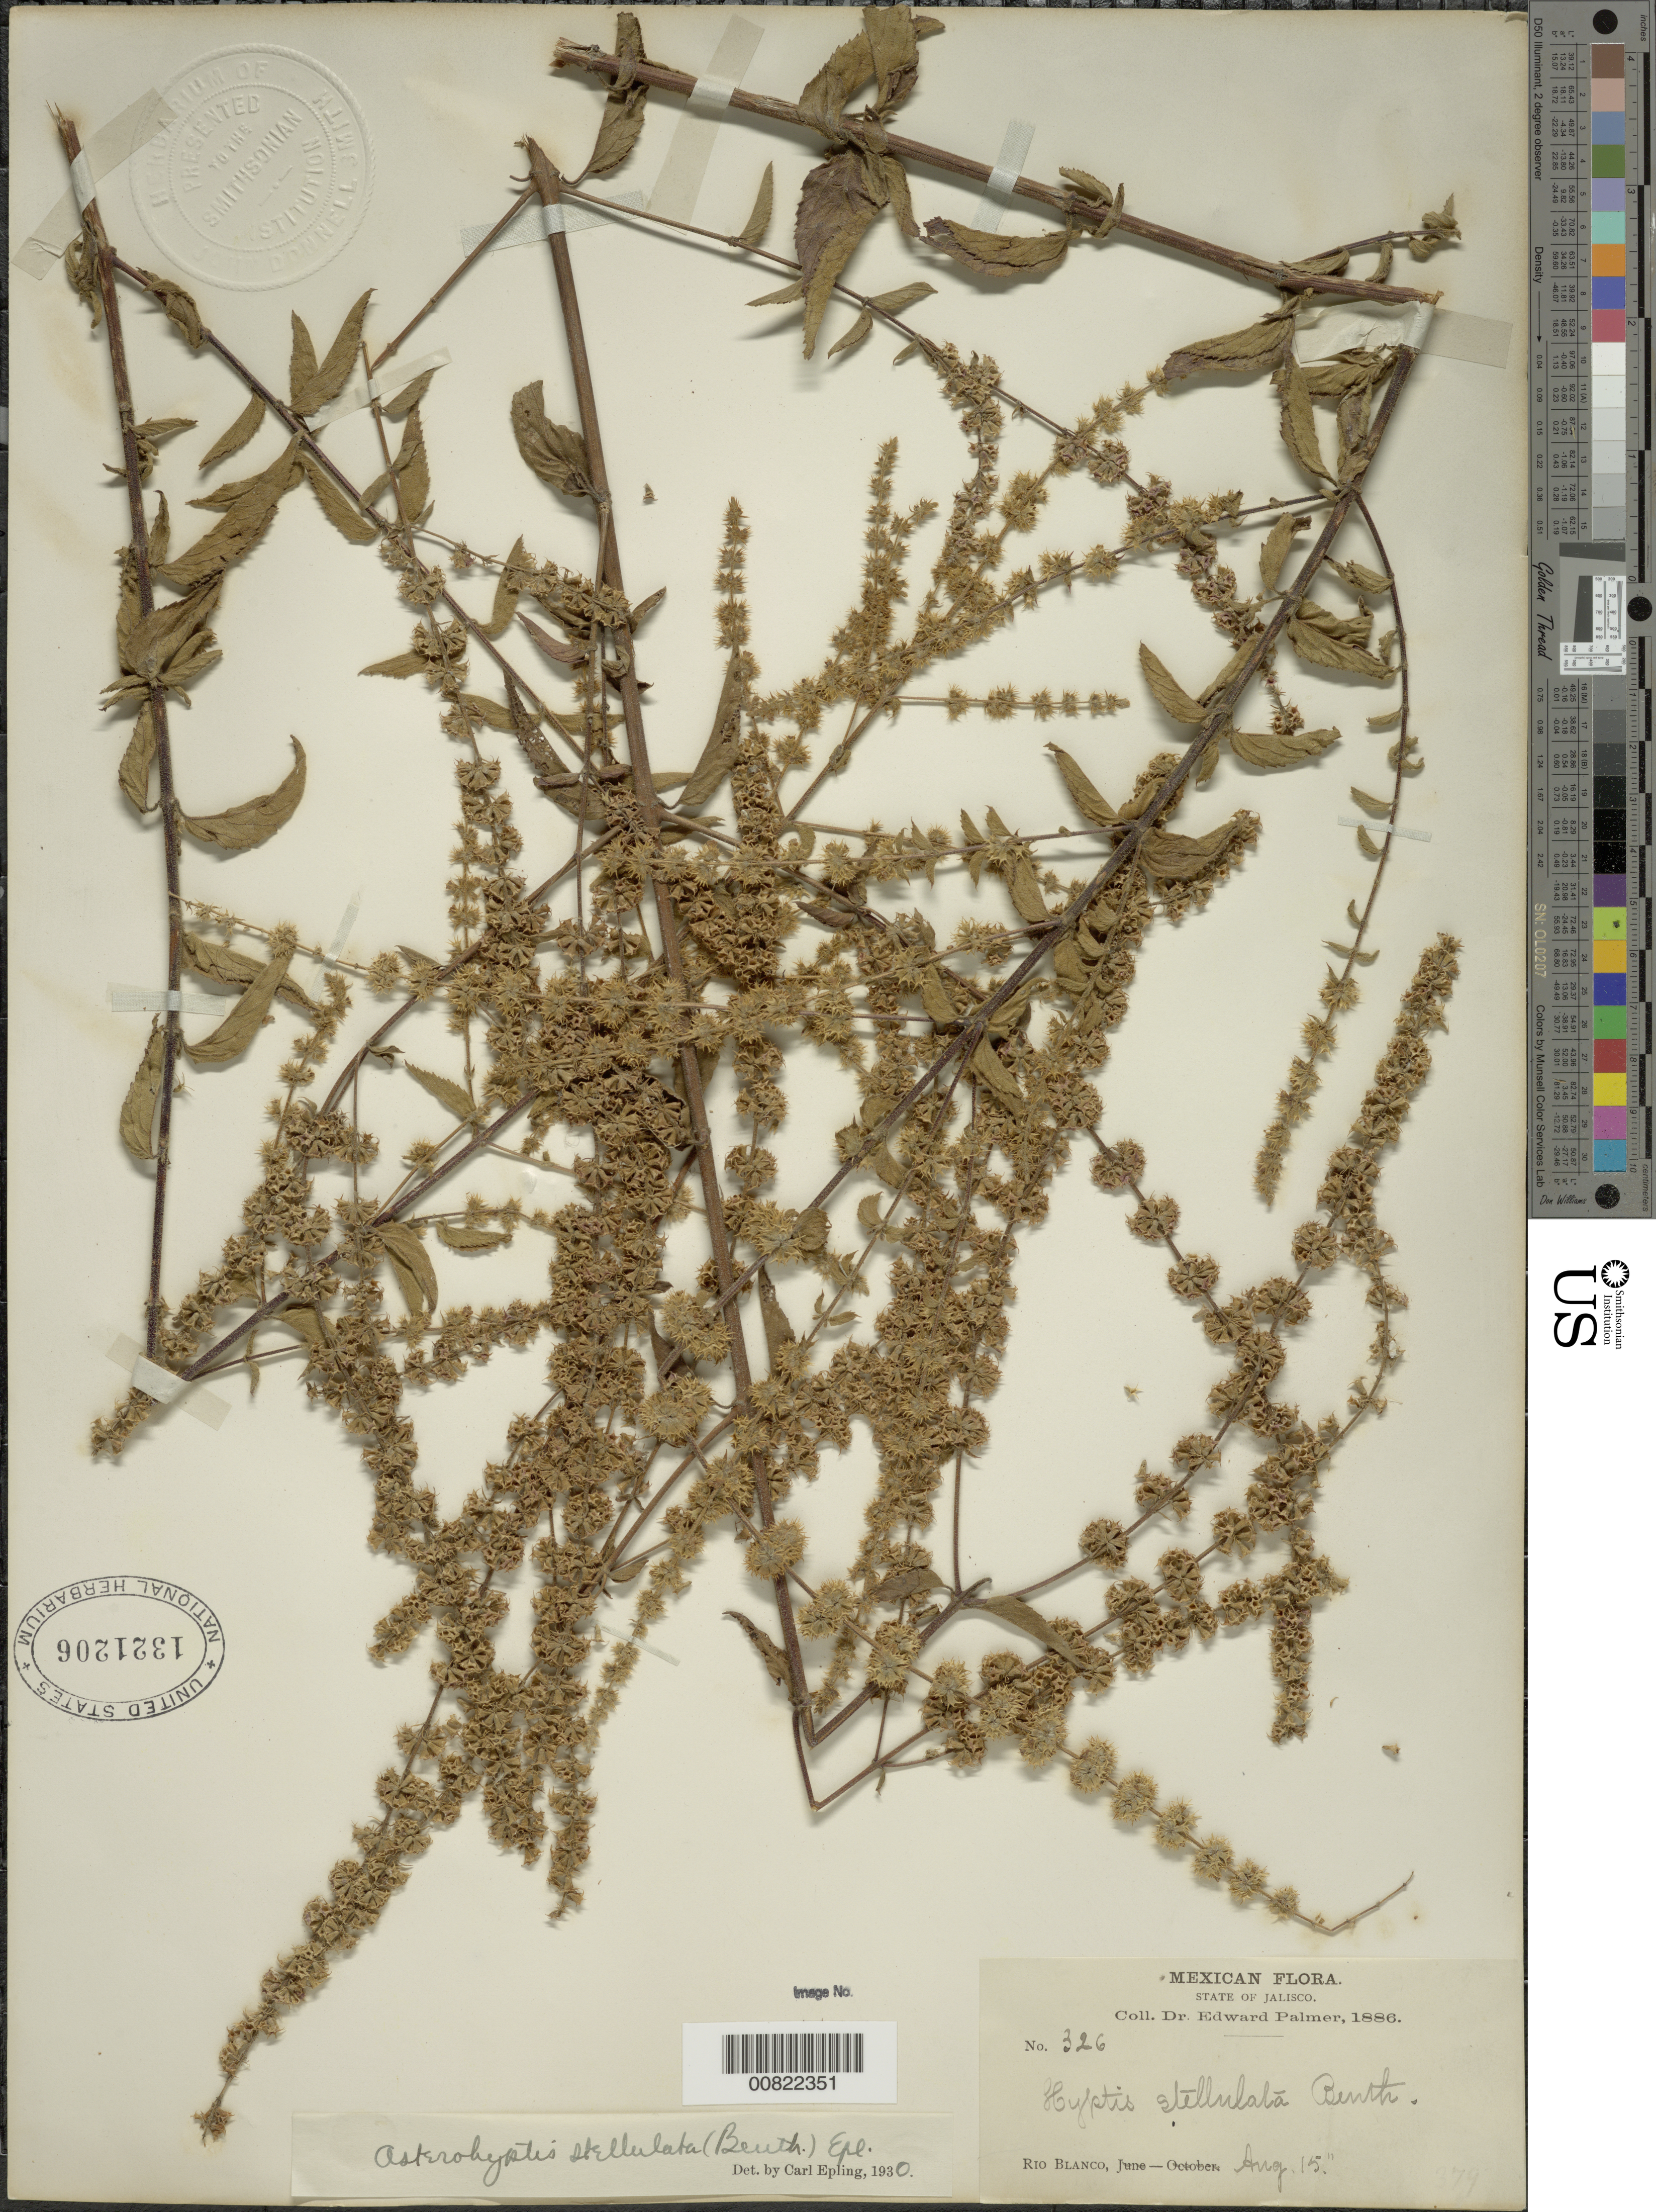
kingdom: Plantae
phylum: Tracheophyta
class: Magnoliopsida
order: Lamiales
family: Lamiaceae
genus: Asterohyptis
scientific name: Asterohyptis stellulata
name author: (Benth.) Epling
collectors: E. Palmer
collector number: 326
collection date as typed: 15 Aug 1886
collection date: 1886-08-15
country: Mexico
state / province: Jalisco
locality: Rio Blanco, Jalisco.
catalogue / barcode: US 1321206